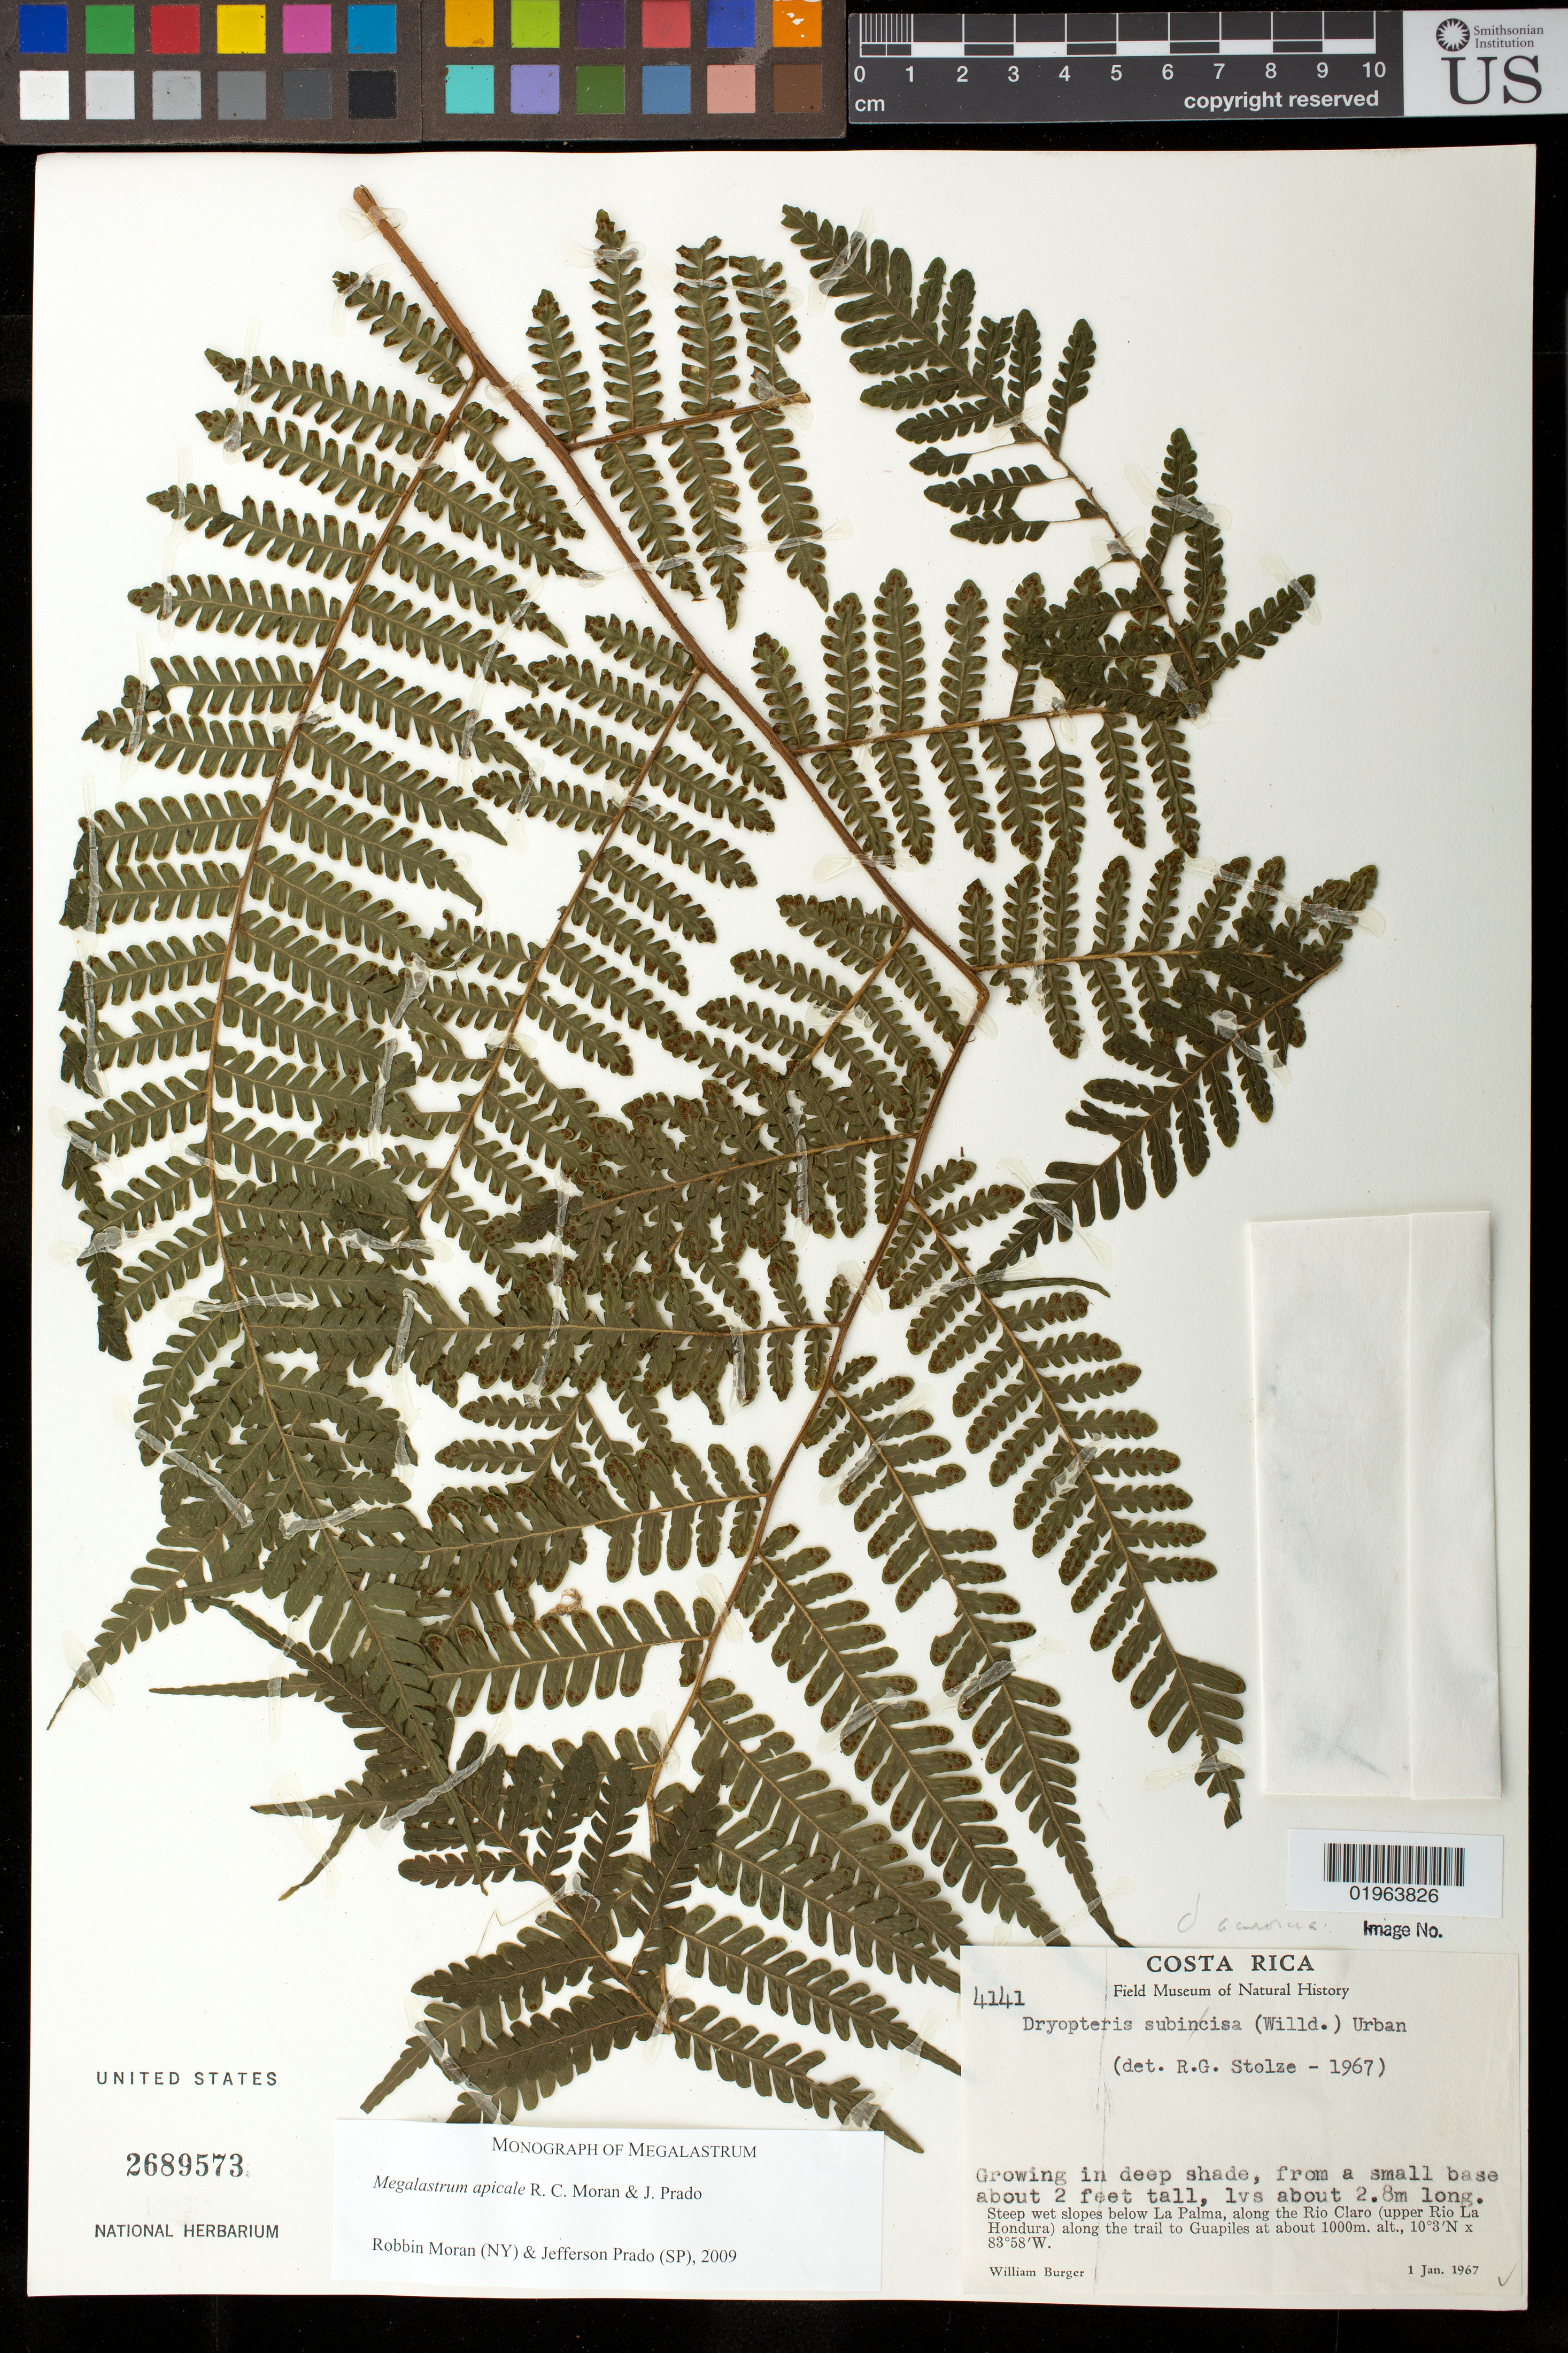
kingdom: Plantae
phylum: Tracheophyta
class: Polypodiopsida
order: Polypodiales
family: Dryopteridaceae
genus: Megalastrum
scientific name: Megalastrum apicale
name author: R.C. Moran & J. Prado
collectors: W. Burger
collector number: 4141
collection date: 1967-01-01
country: Costa Rica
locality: Steep wet slopes below La Palma, along the Rio Claro (upper Rio La Hondura) along the trail to Guapiles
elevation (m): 1000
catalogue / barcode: US 2689573